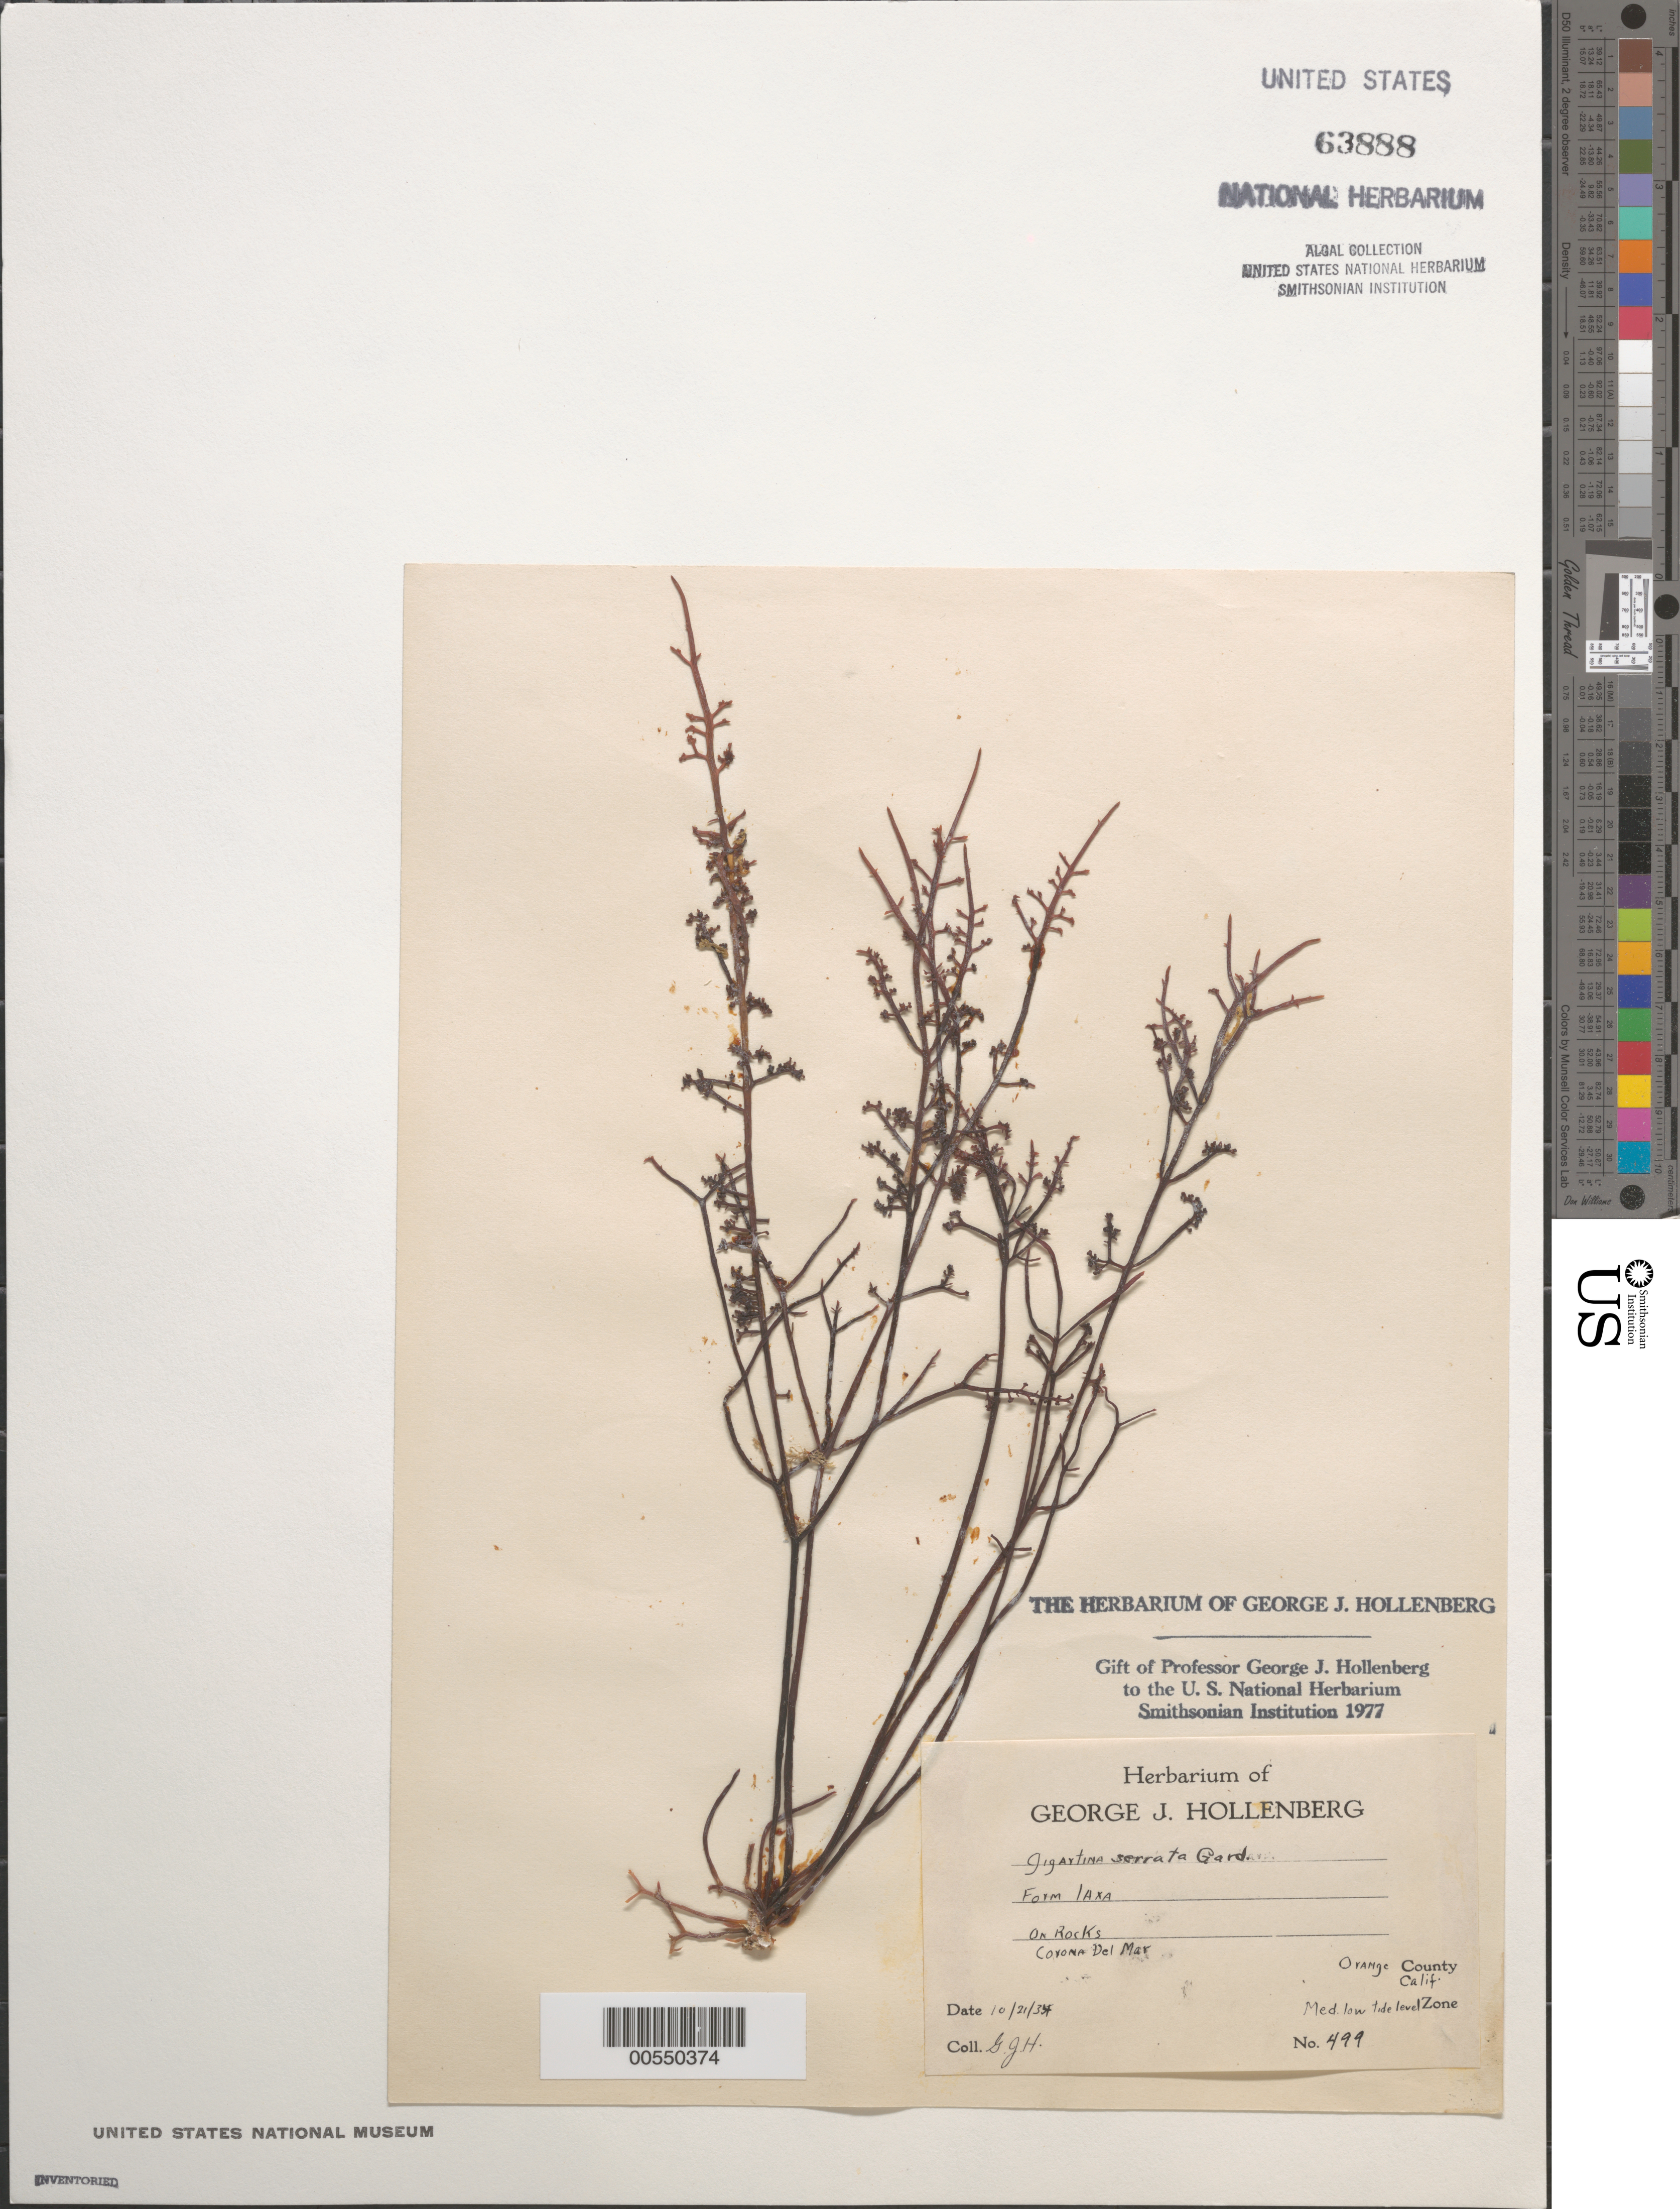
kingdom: Plantae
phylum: Rhodophyta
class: Florideophyceae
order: Gigartinales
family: Gigartinaceae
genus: Chondracanthus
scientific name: Chondracanthus serratus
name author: (N.L. Gardner) J.R. Hughey & Hommersand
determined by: Algae name updating Project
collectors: G. Hollenberg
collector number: GJH 499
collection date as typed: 21 Oct 1934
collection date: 1934-10-21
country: United States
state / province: California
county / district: Orange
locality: Corona del Mar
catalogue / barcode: US 63888